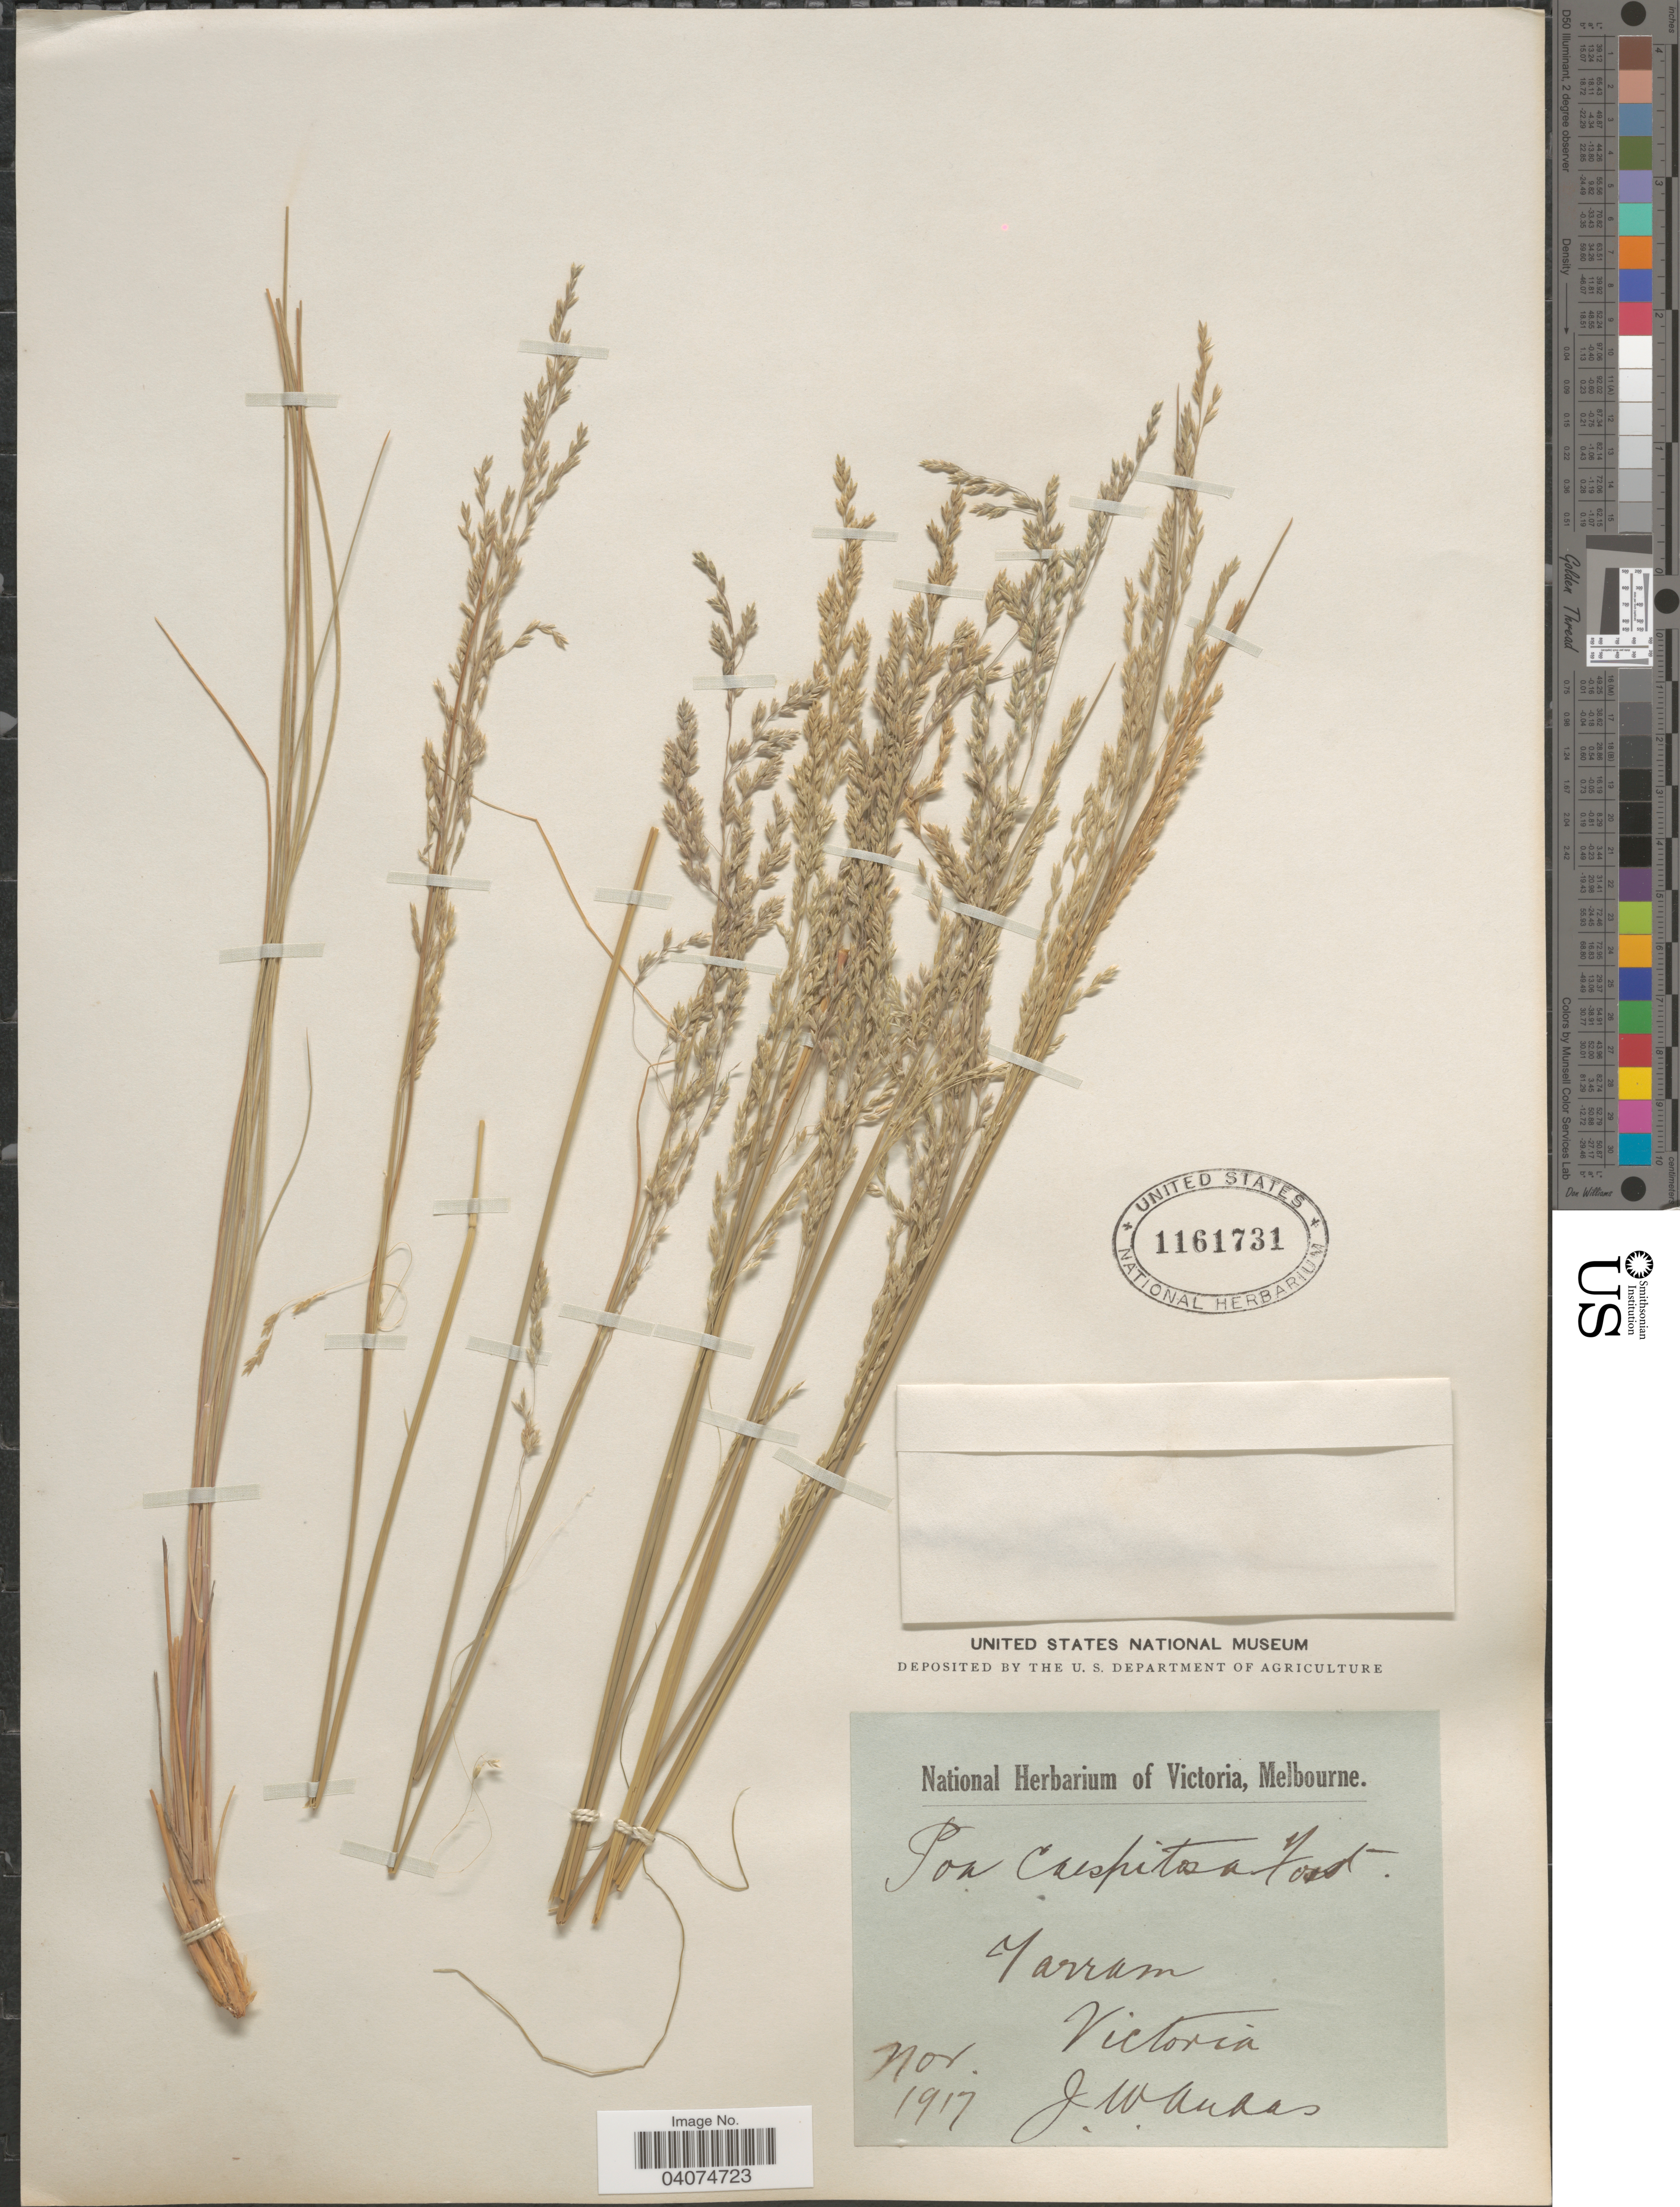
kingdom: Plantae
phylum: Tracheophyta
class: Liliopsida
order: Poales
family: Poaceae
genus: Poa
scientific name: Poa sp.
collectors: J. Audas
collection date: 1917-11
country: Australia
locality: Tarram. Victoria.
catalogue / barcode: US 1161731